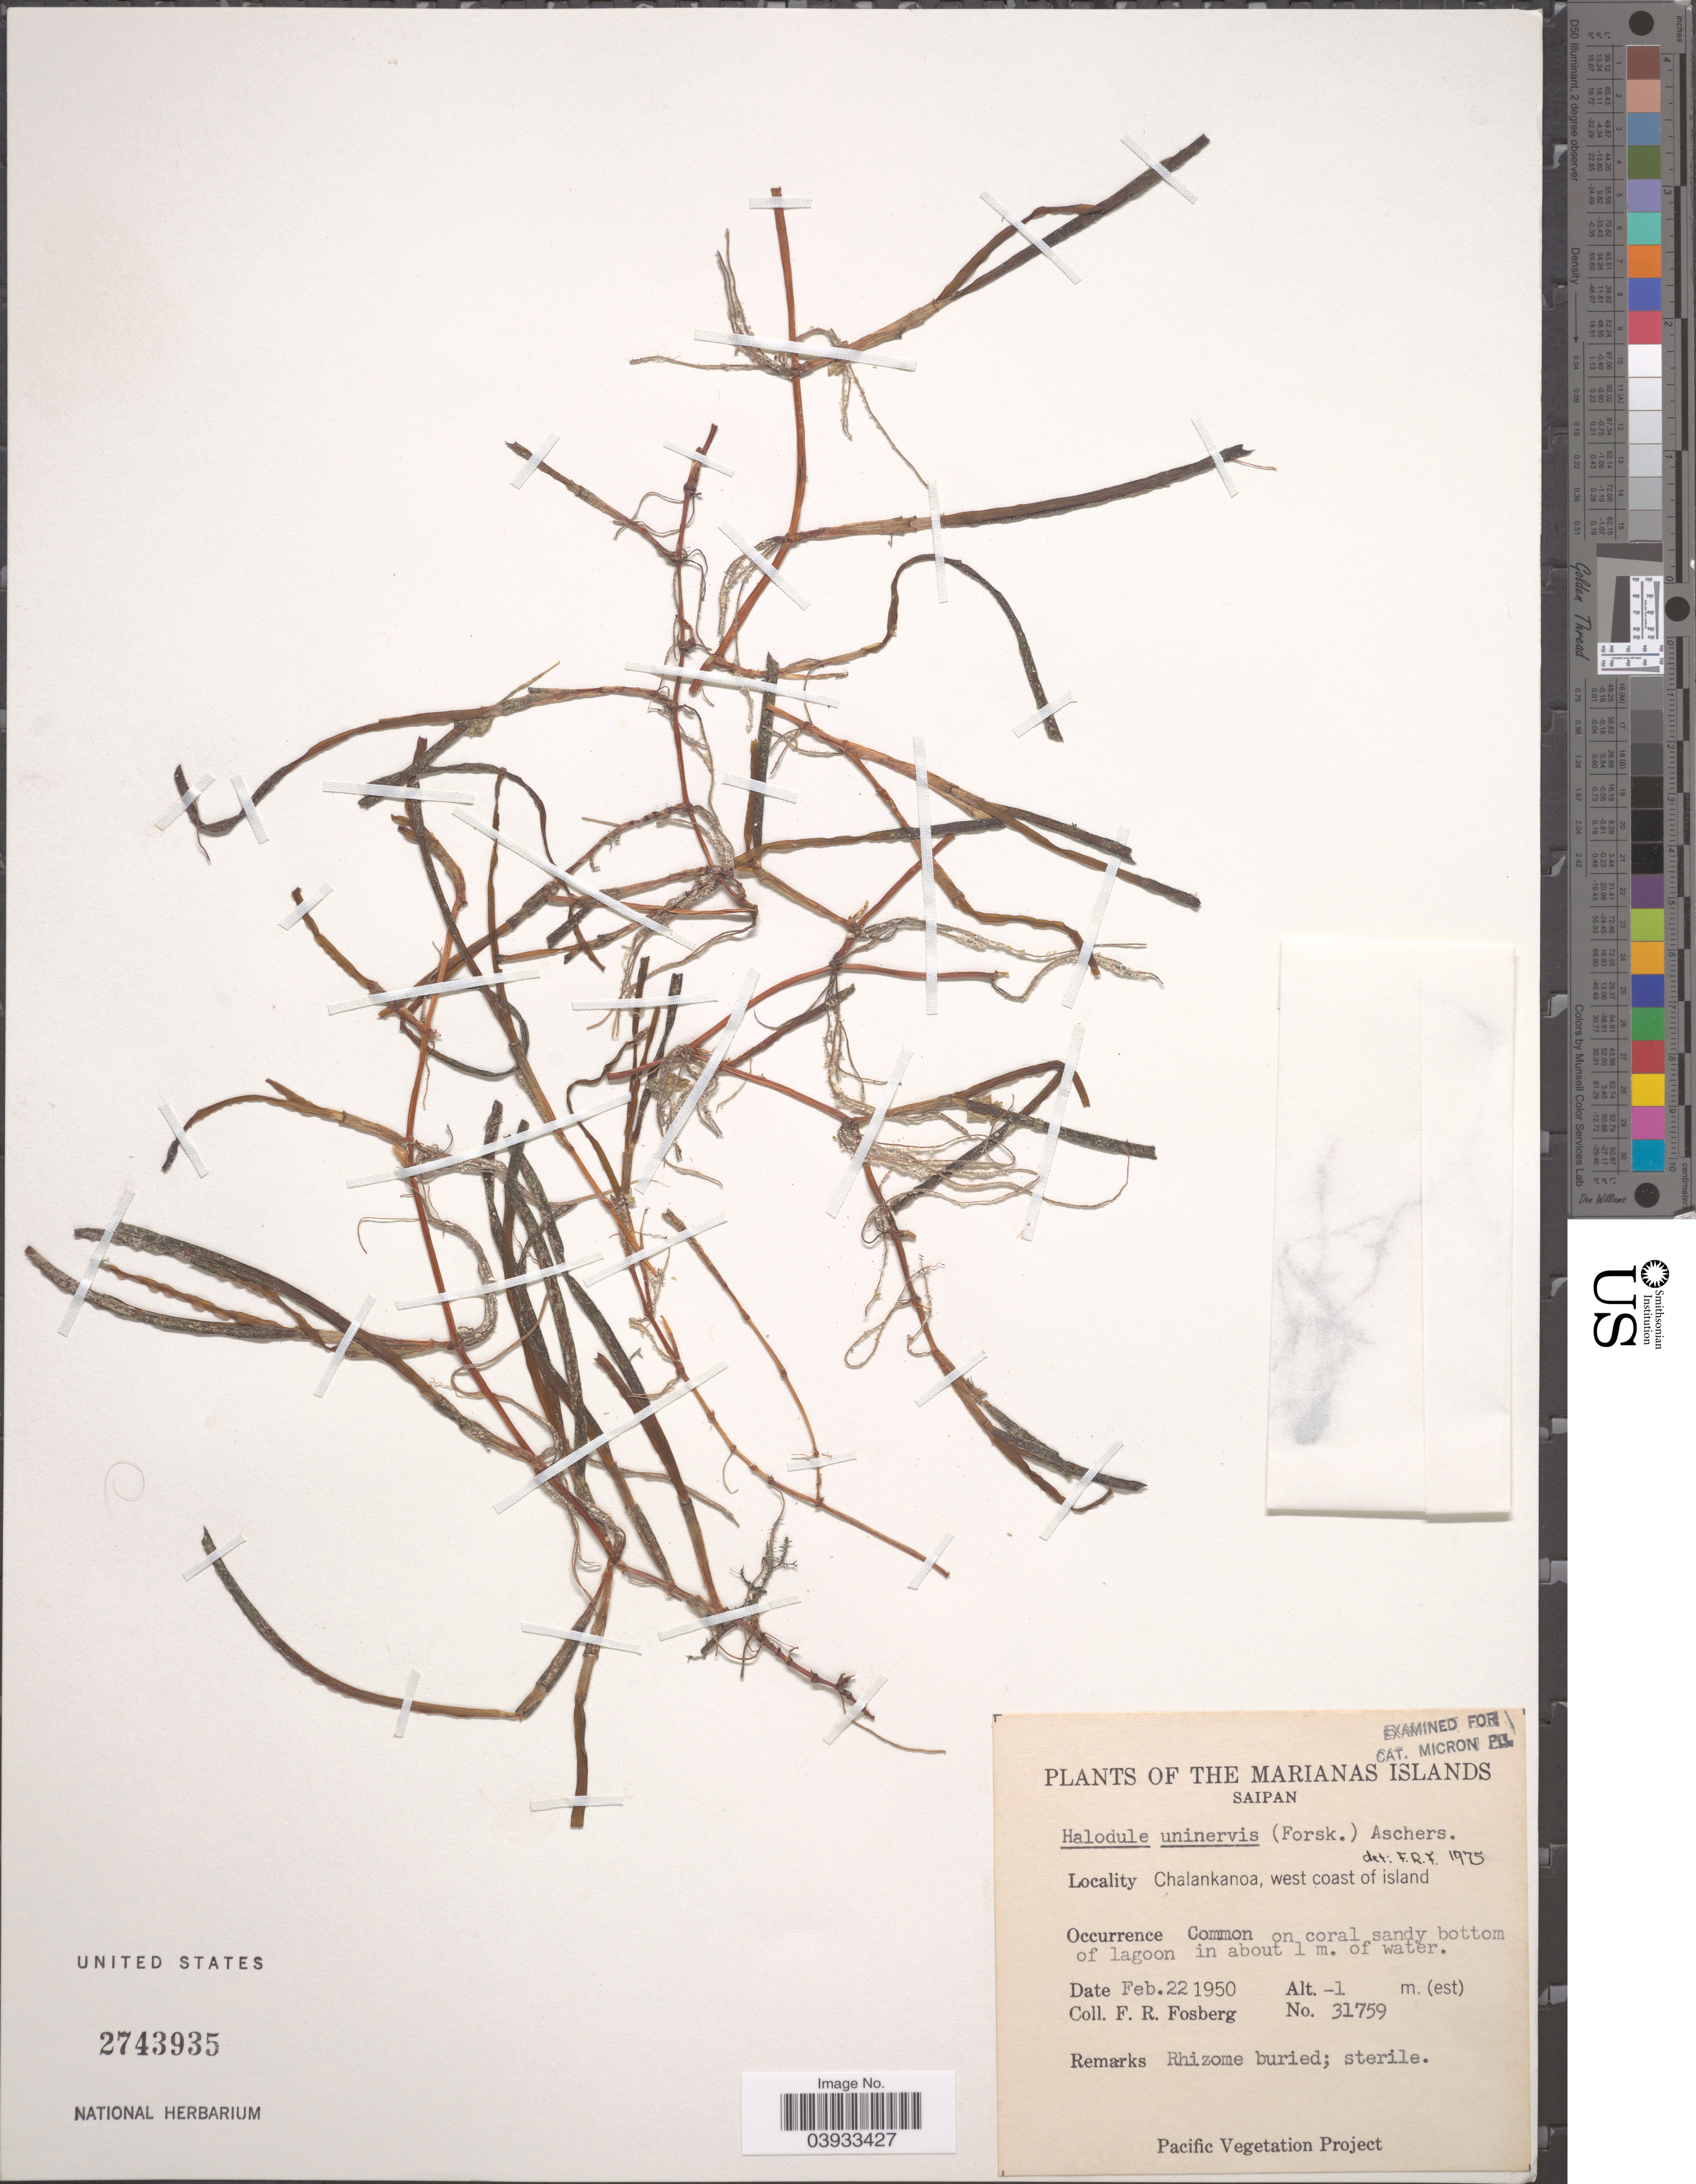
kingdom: Plantae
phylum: Tracheophyta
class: Liliopsida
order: Alismatales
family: Cymodoceaceae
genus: Halodule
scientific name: Halodule uninervis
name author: (Forssk.) Asch.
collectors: F. R. Fosberg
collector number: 31759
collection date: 1950-02-22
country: Northern Mariana Islands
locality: The Marianas Islands. Saipan. Chalankanoa, west coast of island.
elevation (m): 1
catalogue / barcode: US 2743935